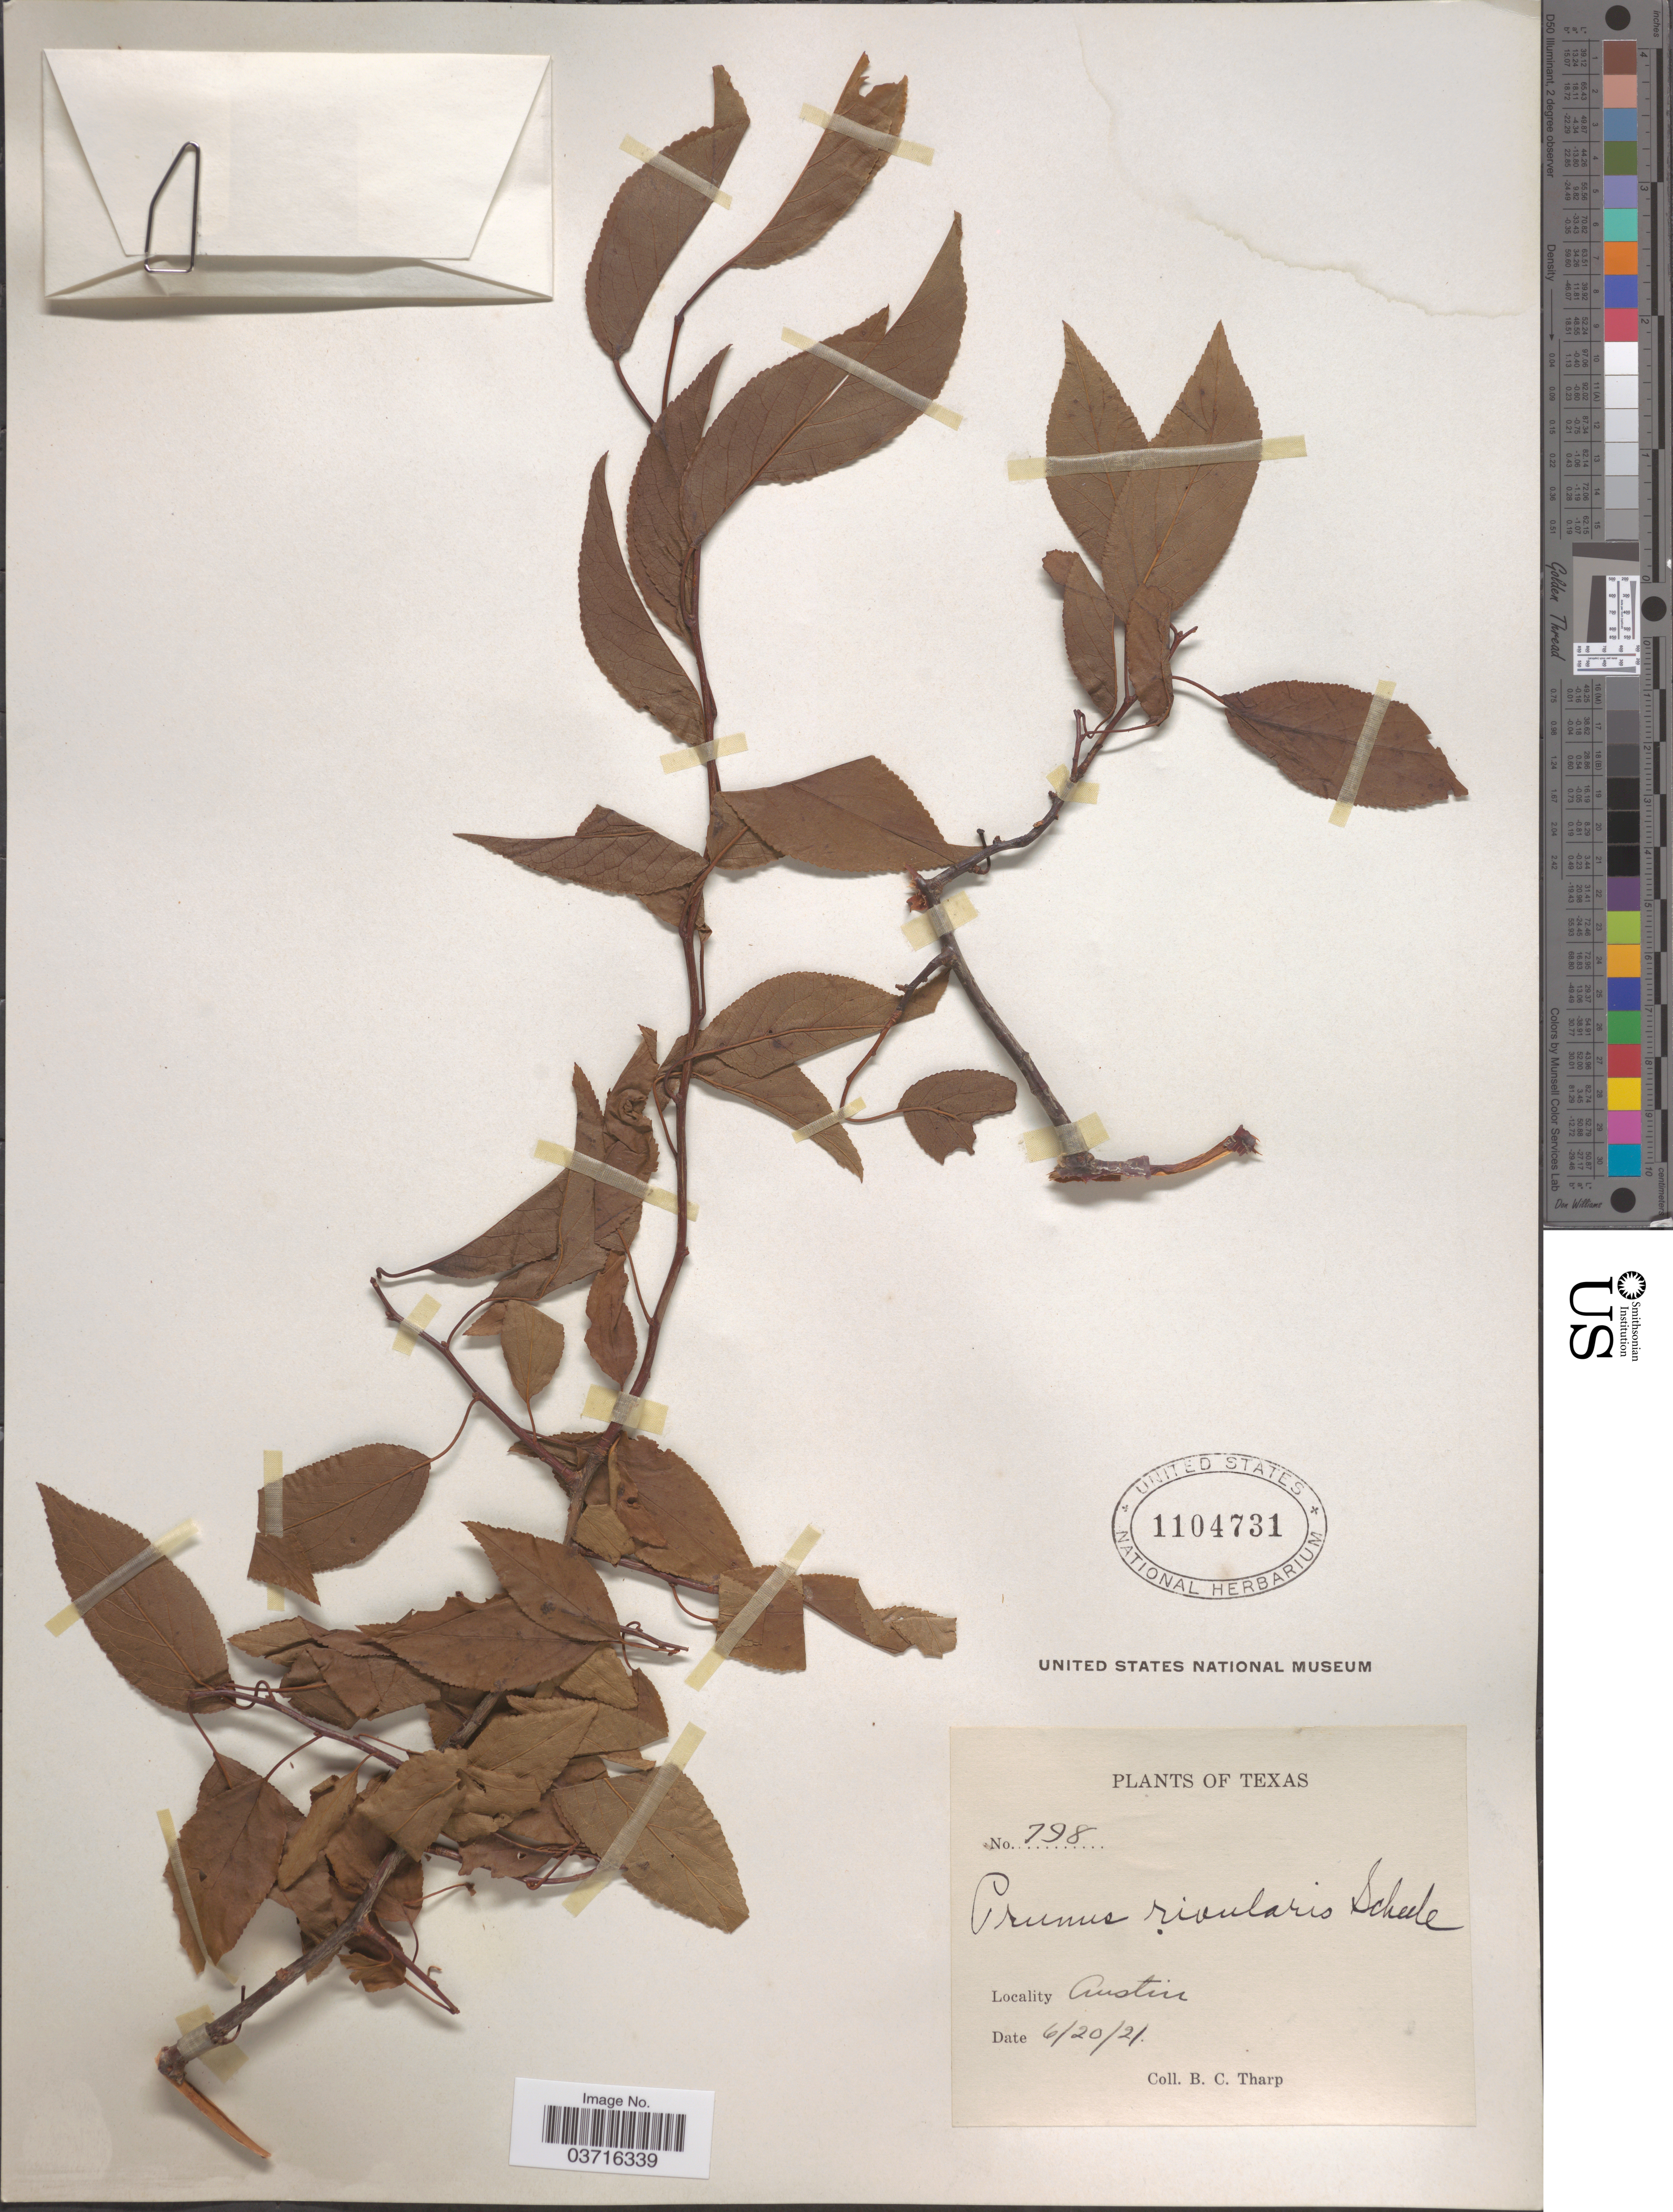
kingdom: Plantae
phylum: Tracheophyta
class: Magnoliopsida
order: Rosales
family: Rosaceae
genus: Prunus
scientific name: Prunus rivularis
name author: Scheele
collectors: B. C. Tharp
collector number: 798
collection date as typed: Transcribed d/m/y: 20/6/21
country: United States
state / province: Texas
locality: Austin.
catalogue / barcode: US 1104731